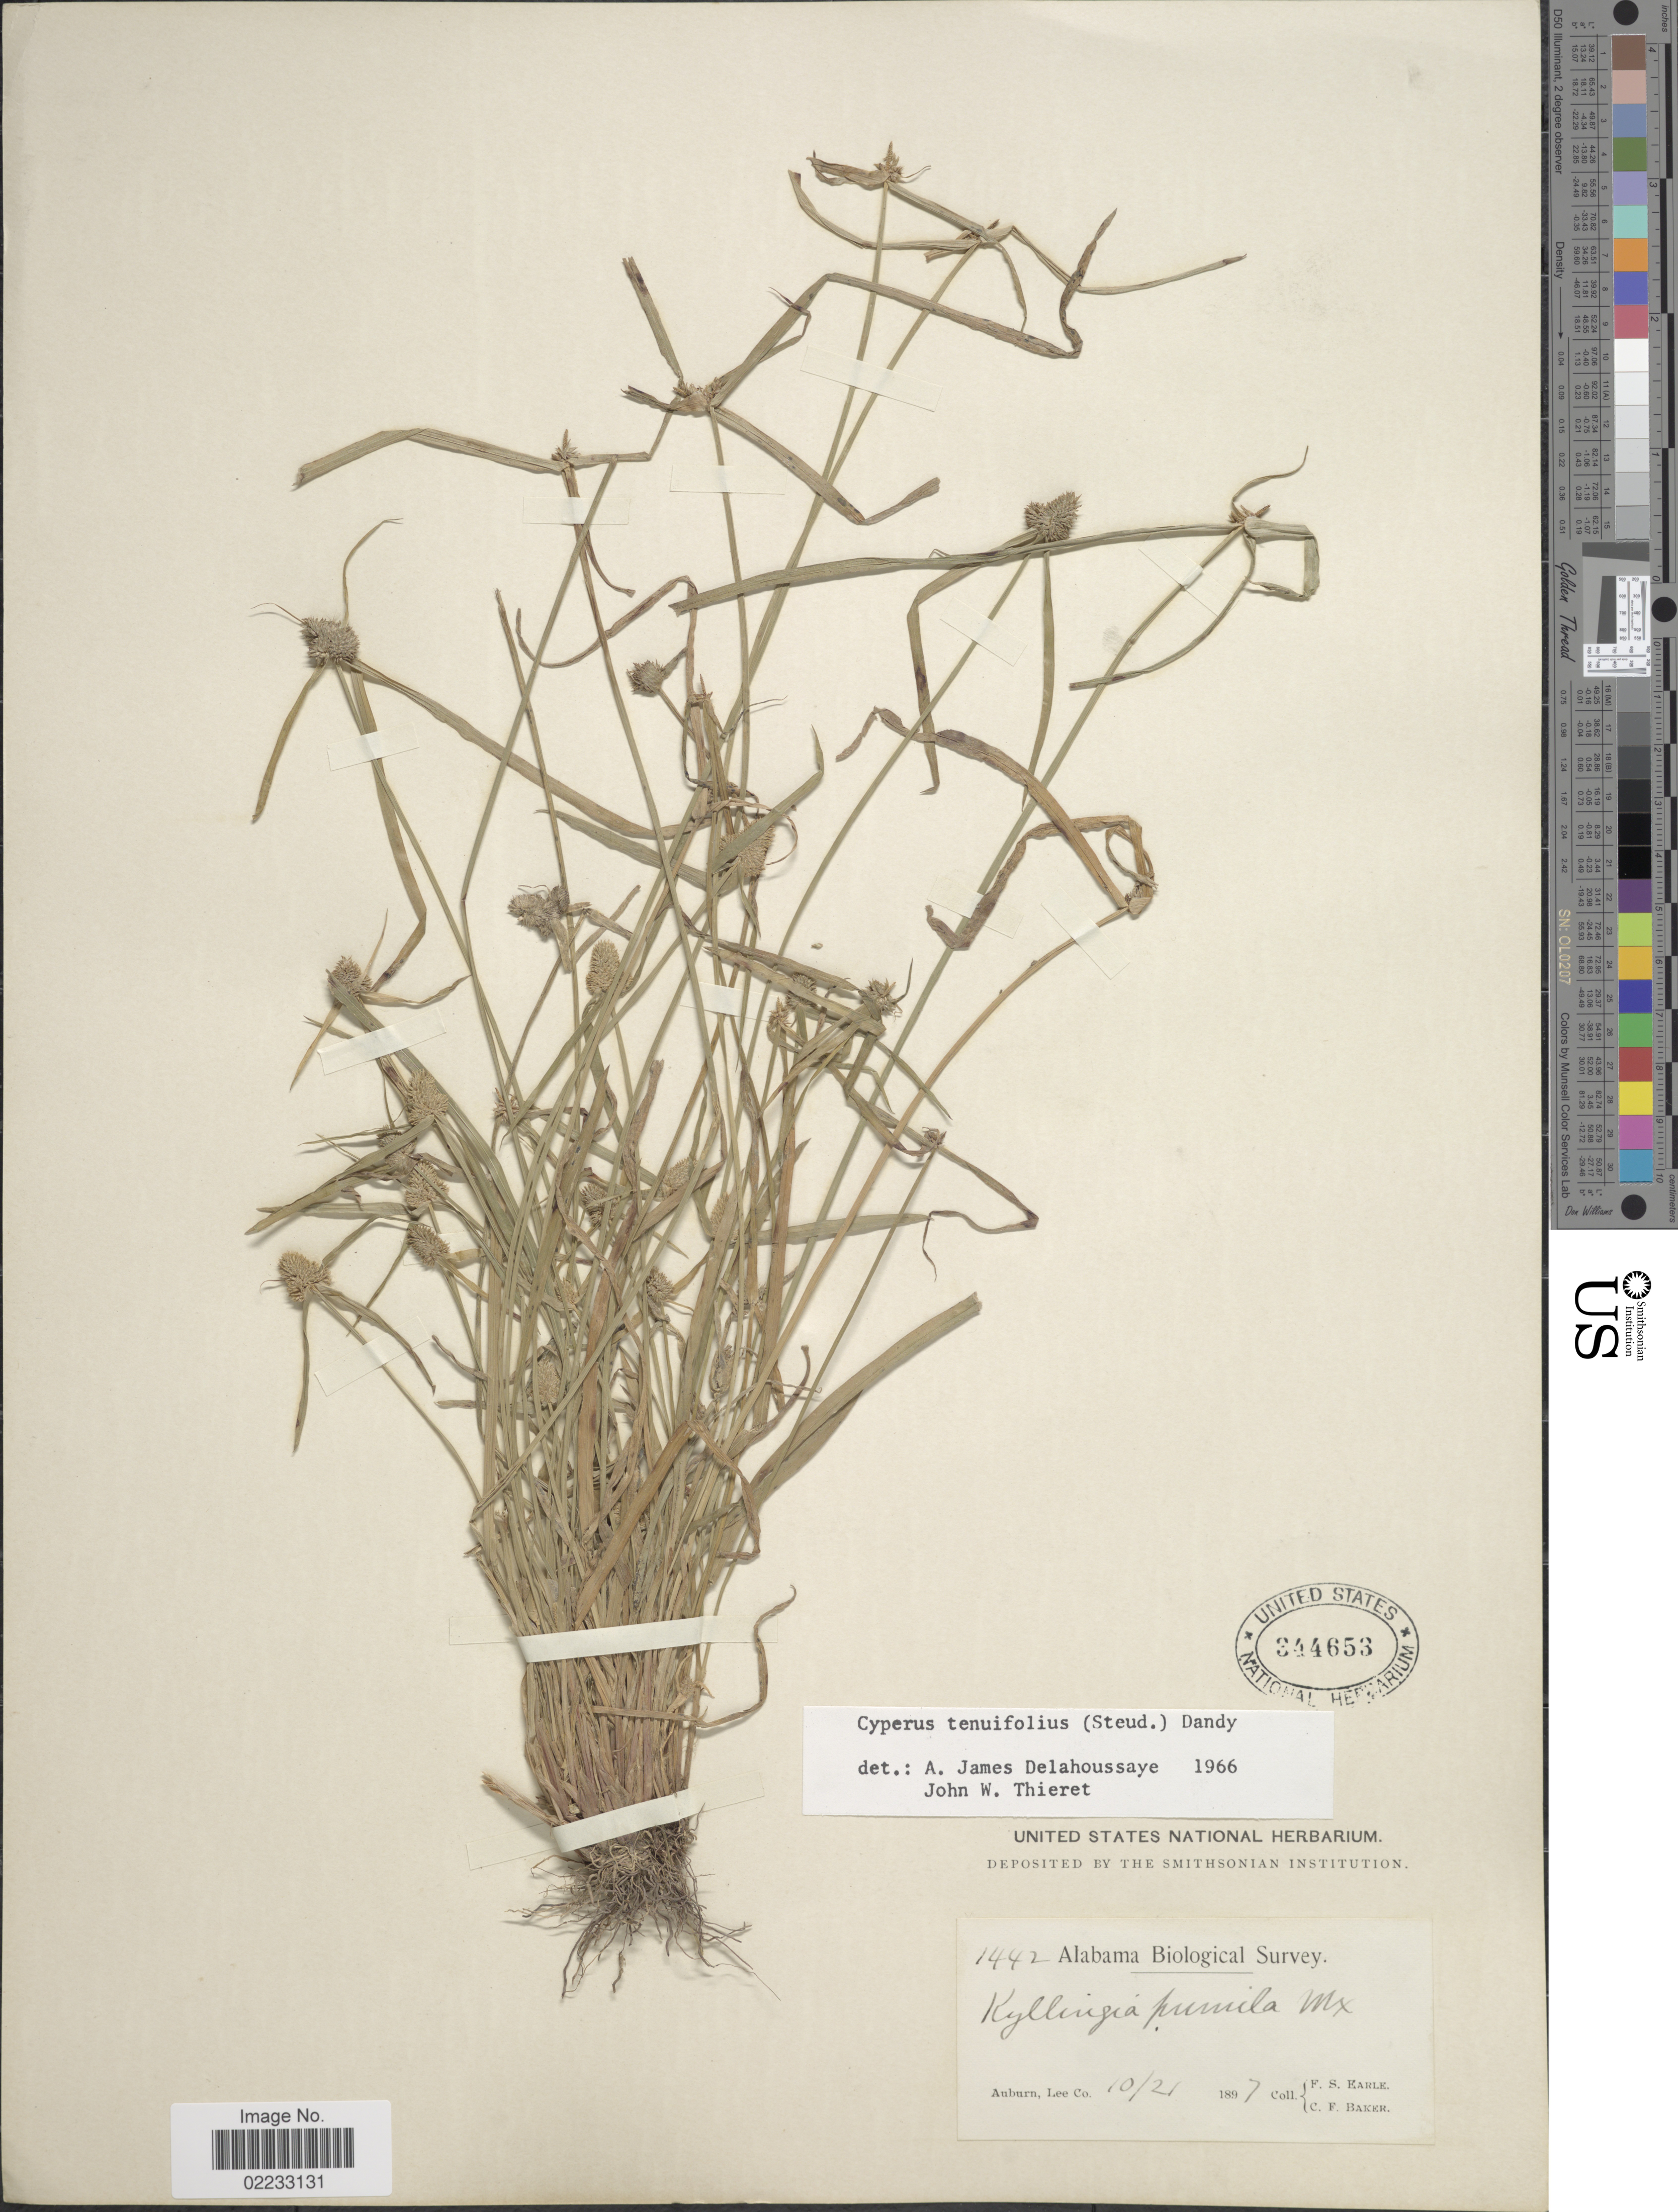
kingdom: Plantae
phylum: Tracheophyta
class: Liliopsida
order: Poales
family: Cyperaceae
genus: Cyperus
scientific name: Cyperus hortensis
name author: (Salzm. ex Steud.) Dorr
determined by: Strong, Mark T., (BOT), Smithsonian Institution - National Museum of Natural History (UNITED STATES)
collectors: F. S. Earle & C. F. Baker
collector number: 1442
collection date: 1897-10-21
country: United States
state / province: Alabama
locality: Auburn, Lee Co.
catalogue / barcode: US 344653